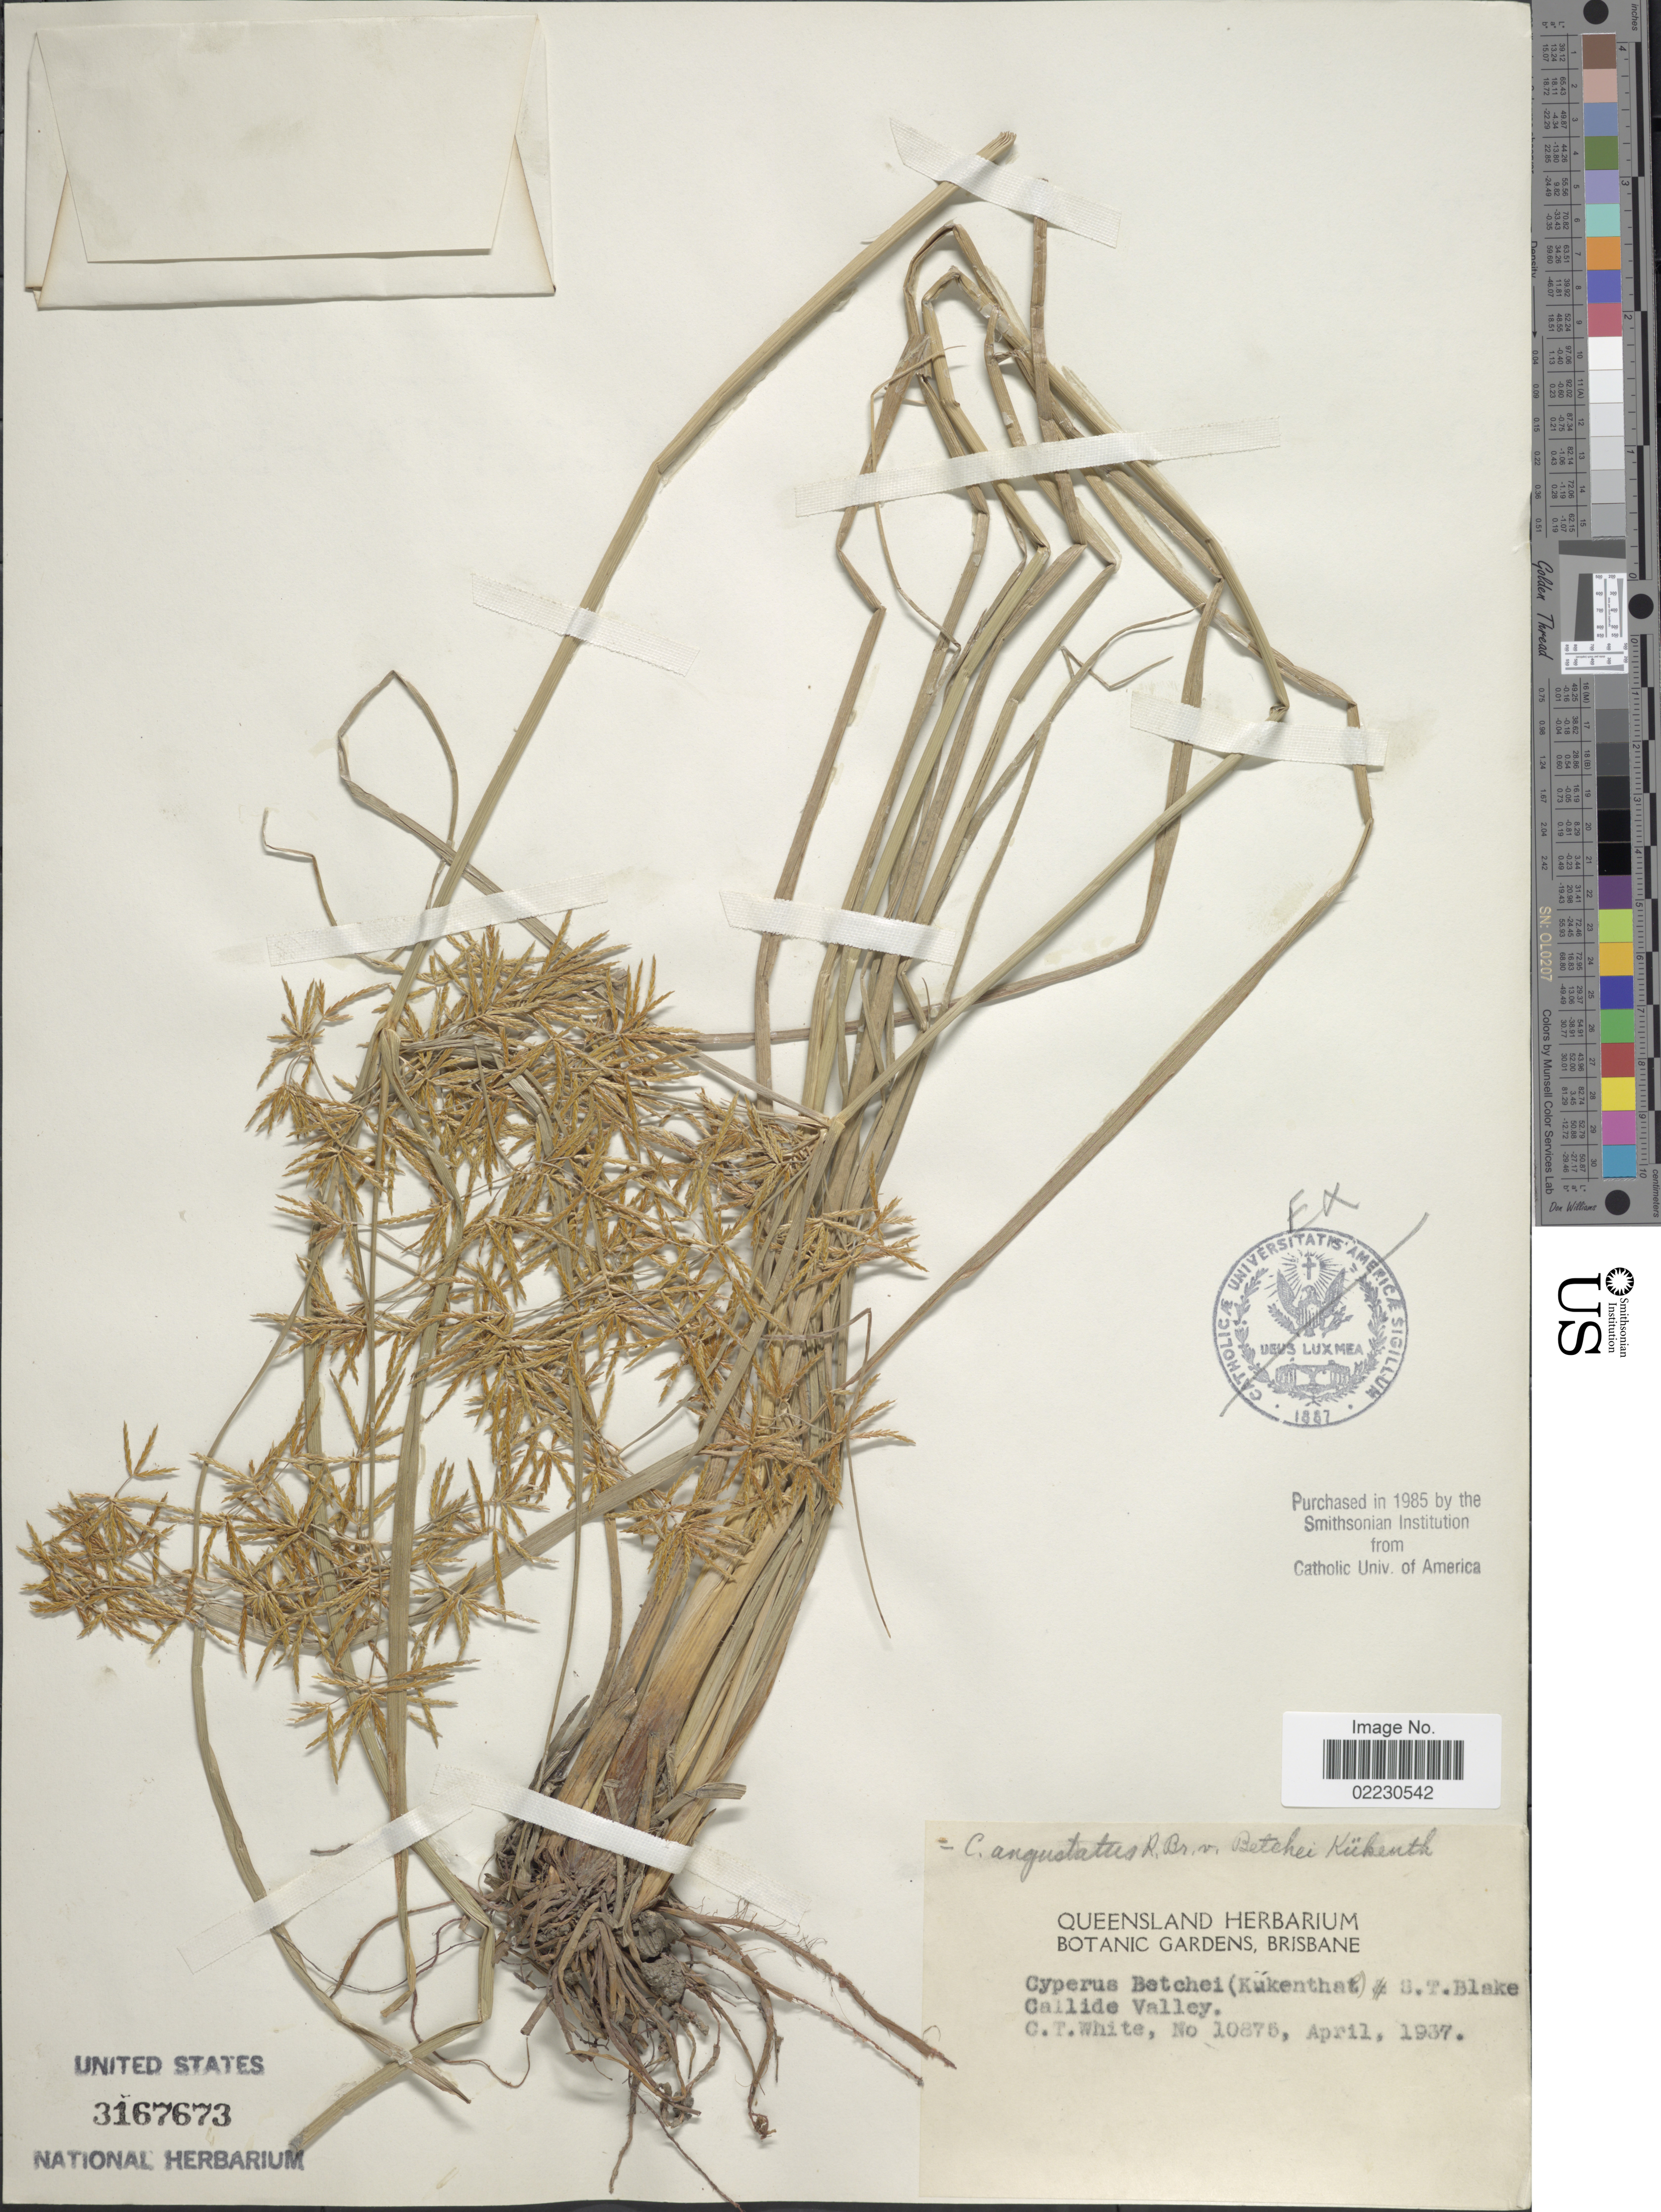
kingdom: Plantae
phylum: Tracheophyta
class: Liliopsida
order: Poales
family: Cyperaceae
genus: Cyperus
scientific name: Cyperus angustatus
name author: R. Br.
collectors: C. T. White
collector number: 10876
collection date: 1937-04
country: Australia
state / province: Queensland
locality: Callide Valley.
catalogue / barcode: US 3167673